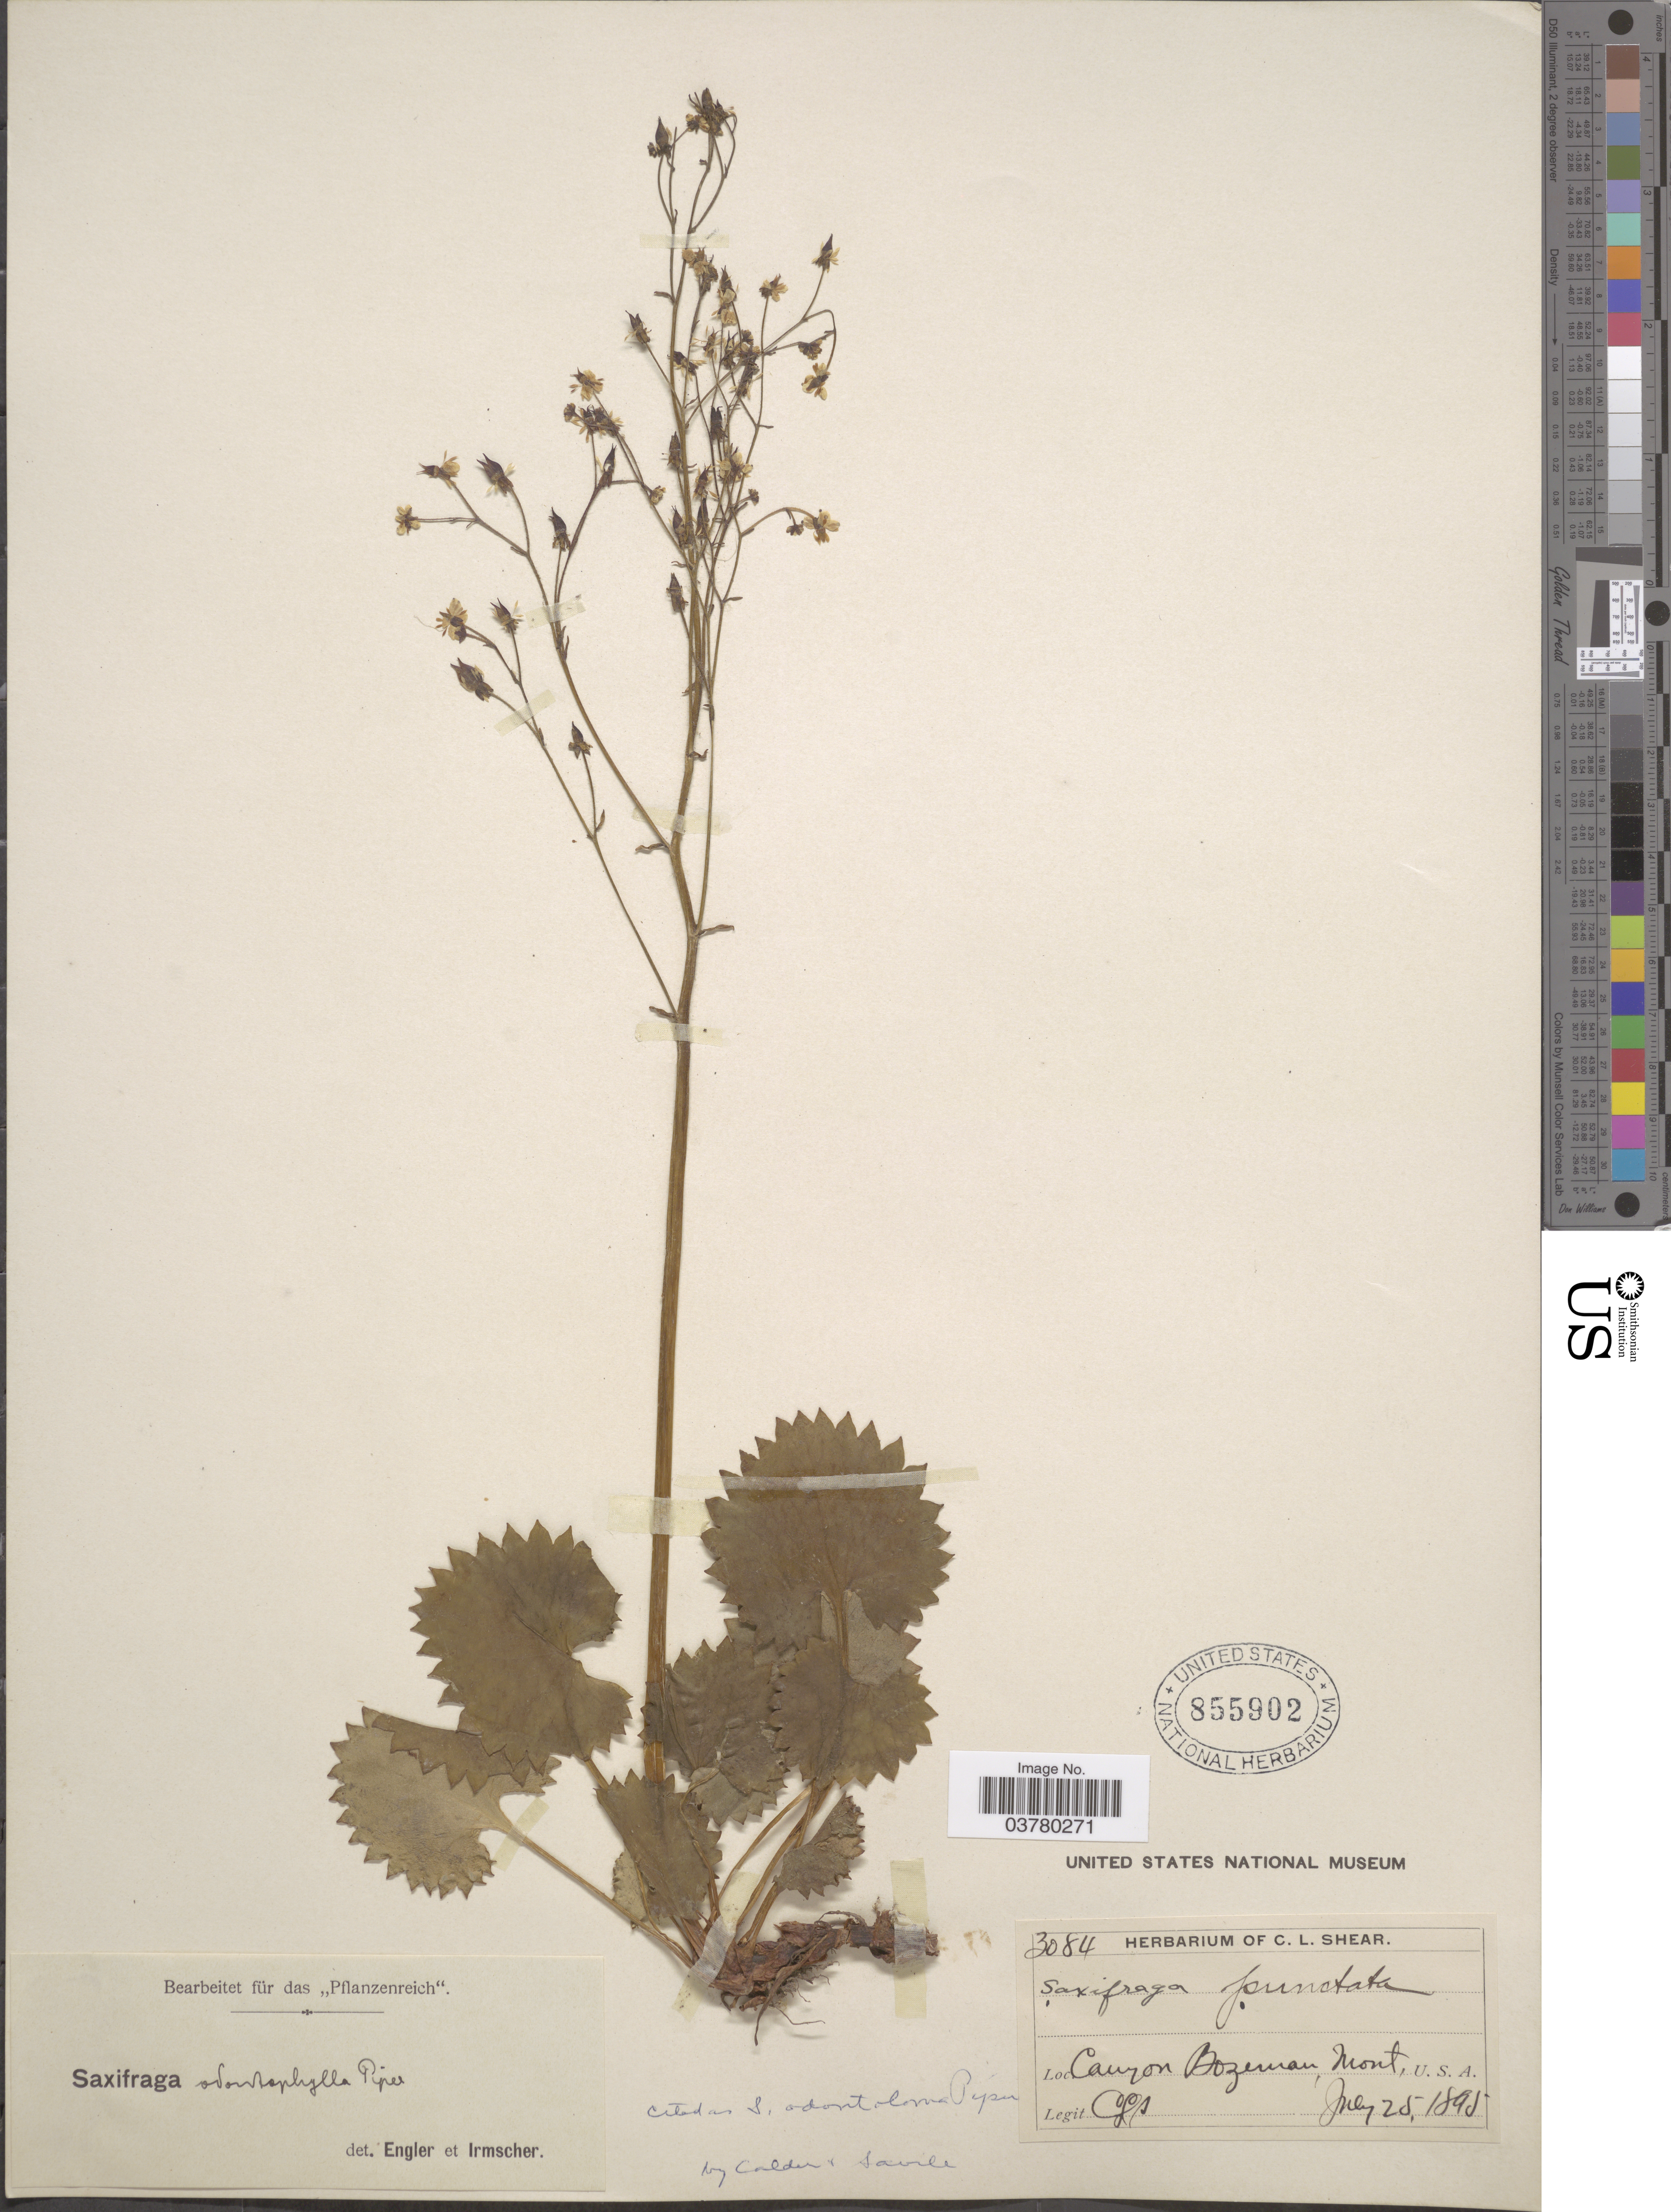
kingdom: Plantae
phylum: Tracheophyta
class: Magnoliopsida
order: Saxifragales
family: Saxifragaceae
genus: Micranthes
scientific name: Micranthes odontoloma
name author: (Piper) A. Heller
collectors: C. L. Shear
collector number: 3084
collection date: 1895-07-25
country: United States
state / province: Montana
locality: Canyon Bozeman.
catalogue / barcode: US 855902